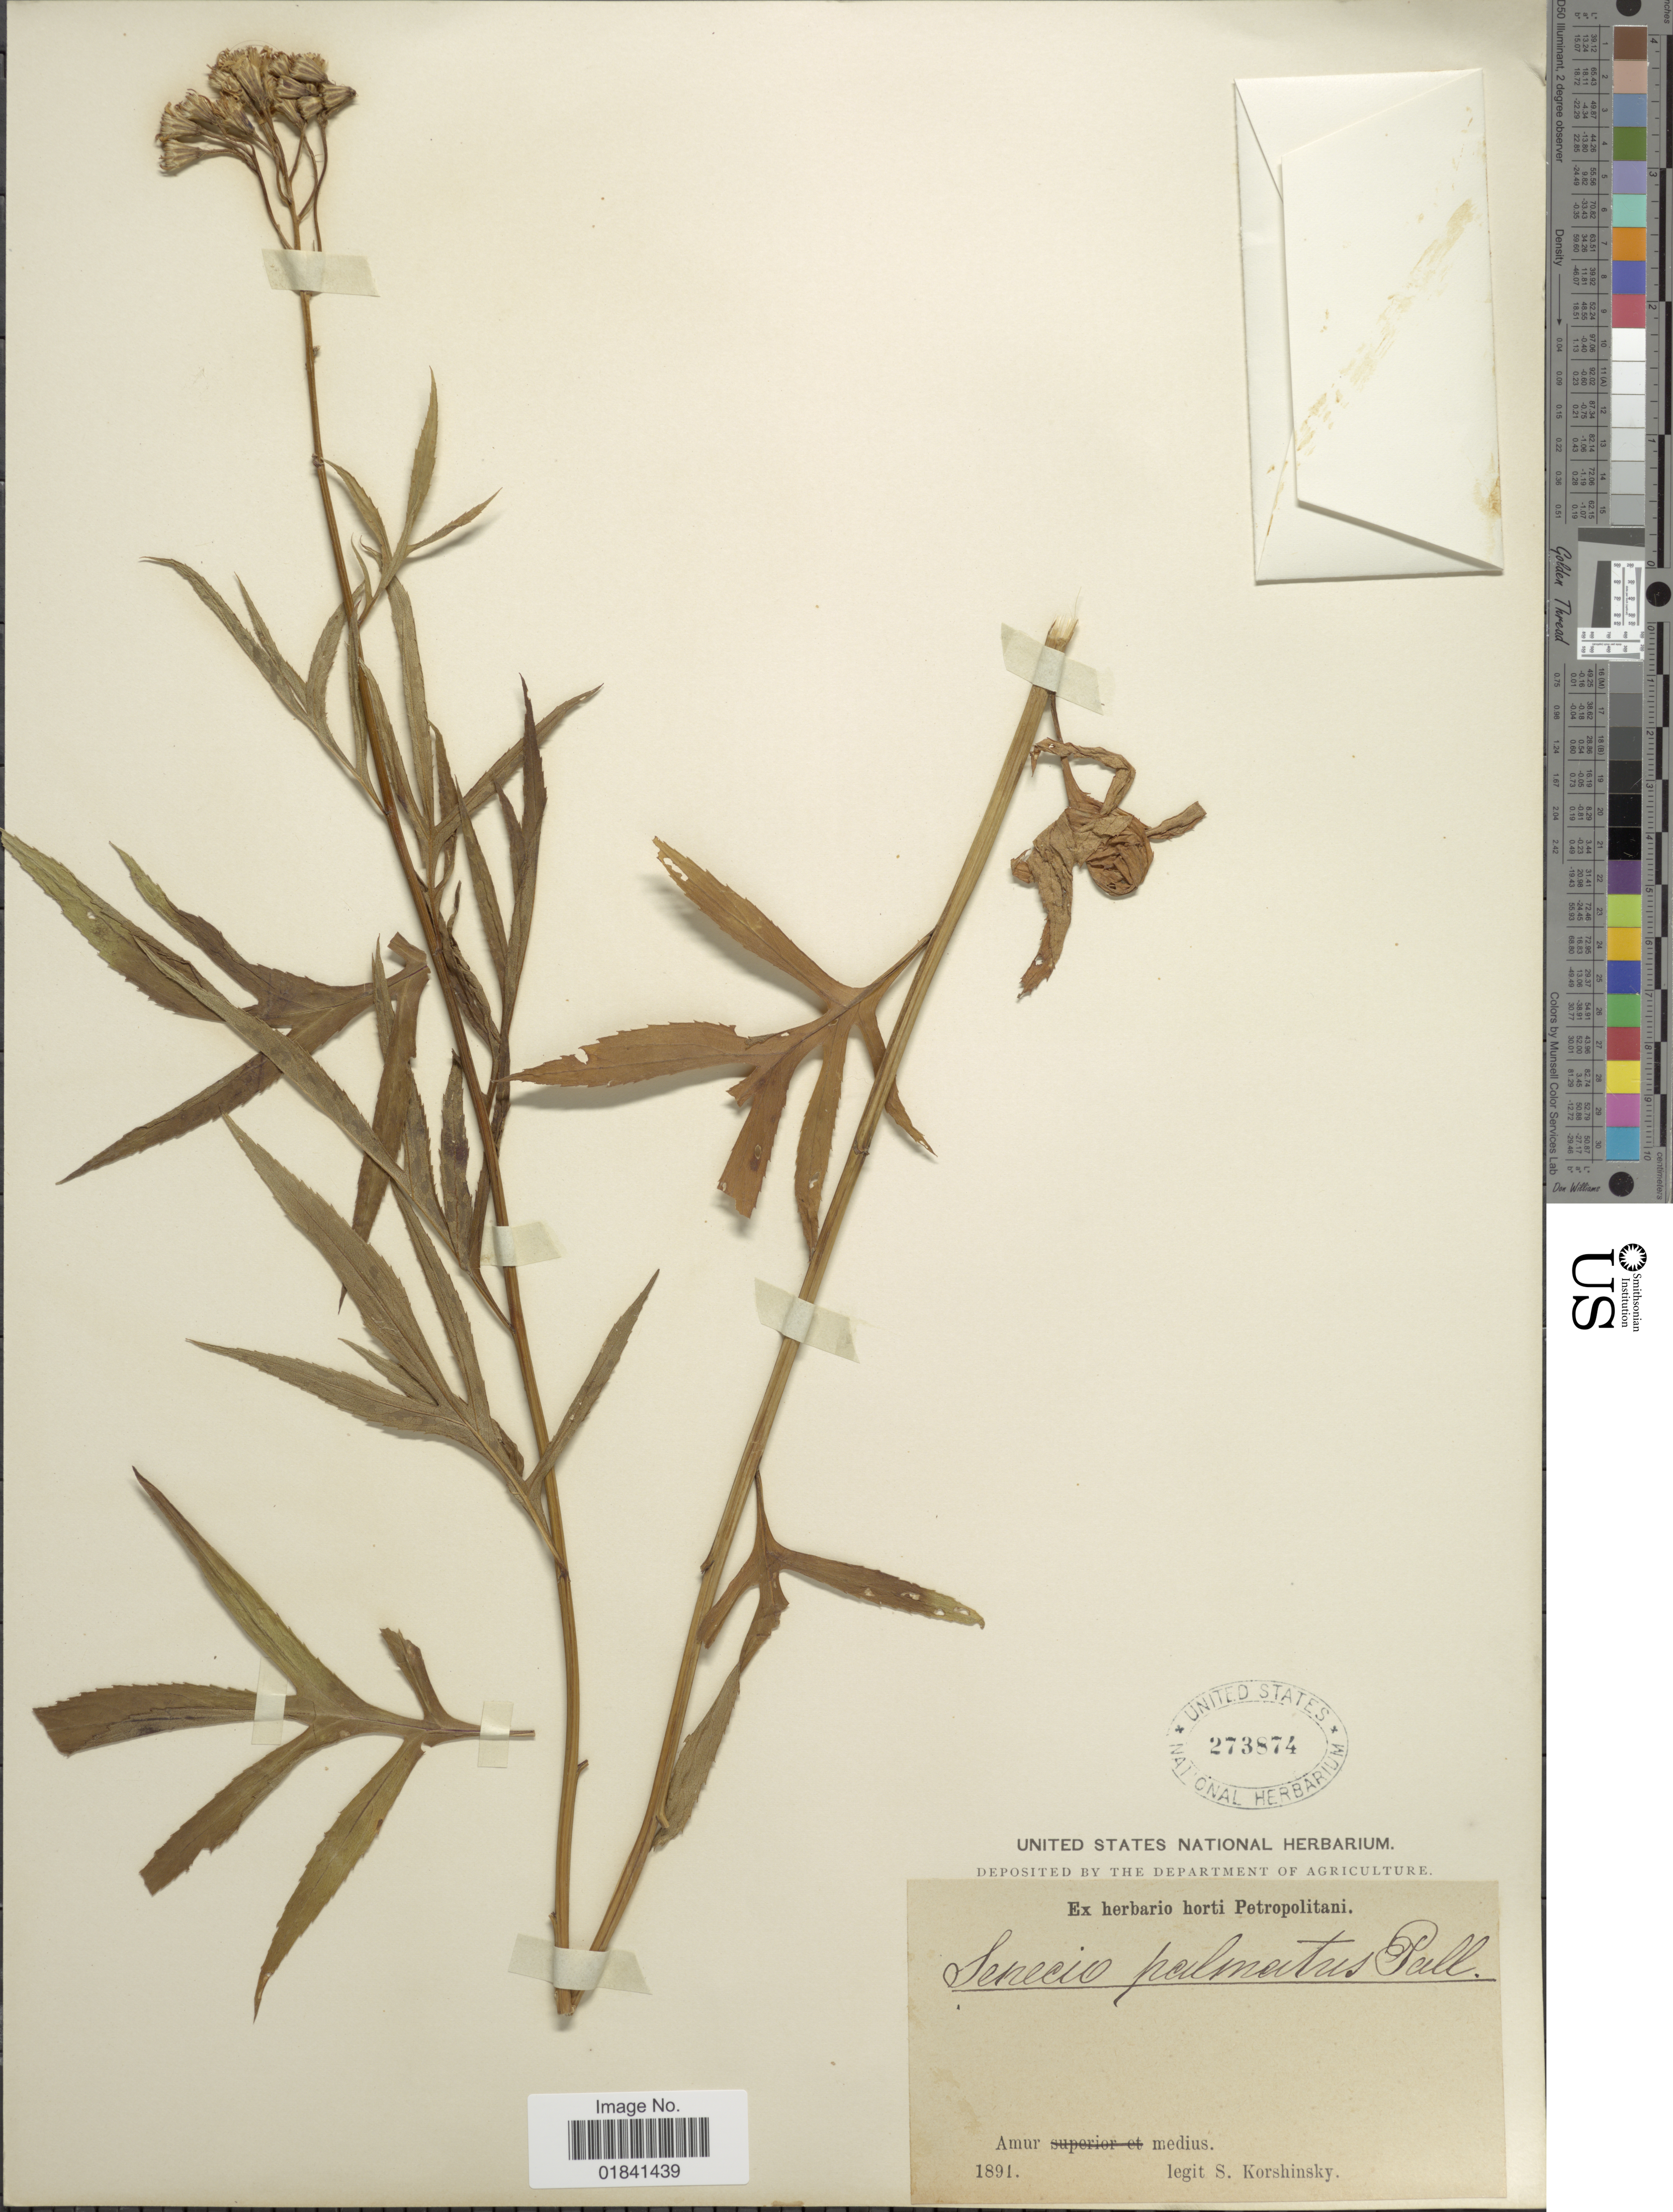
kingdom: Plantae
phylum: Tracheophyta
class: Magnoliopsida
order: Asterales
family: Asteraceae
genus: Senecio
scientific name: Senecio palmatus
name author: (Pall.) Pall. & Ledeb.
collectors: S. I. Korshinsky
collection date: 1891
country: Russian Federation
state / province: Amur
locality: Amur medius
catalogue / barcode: US 273874